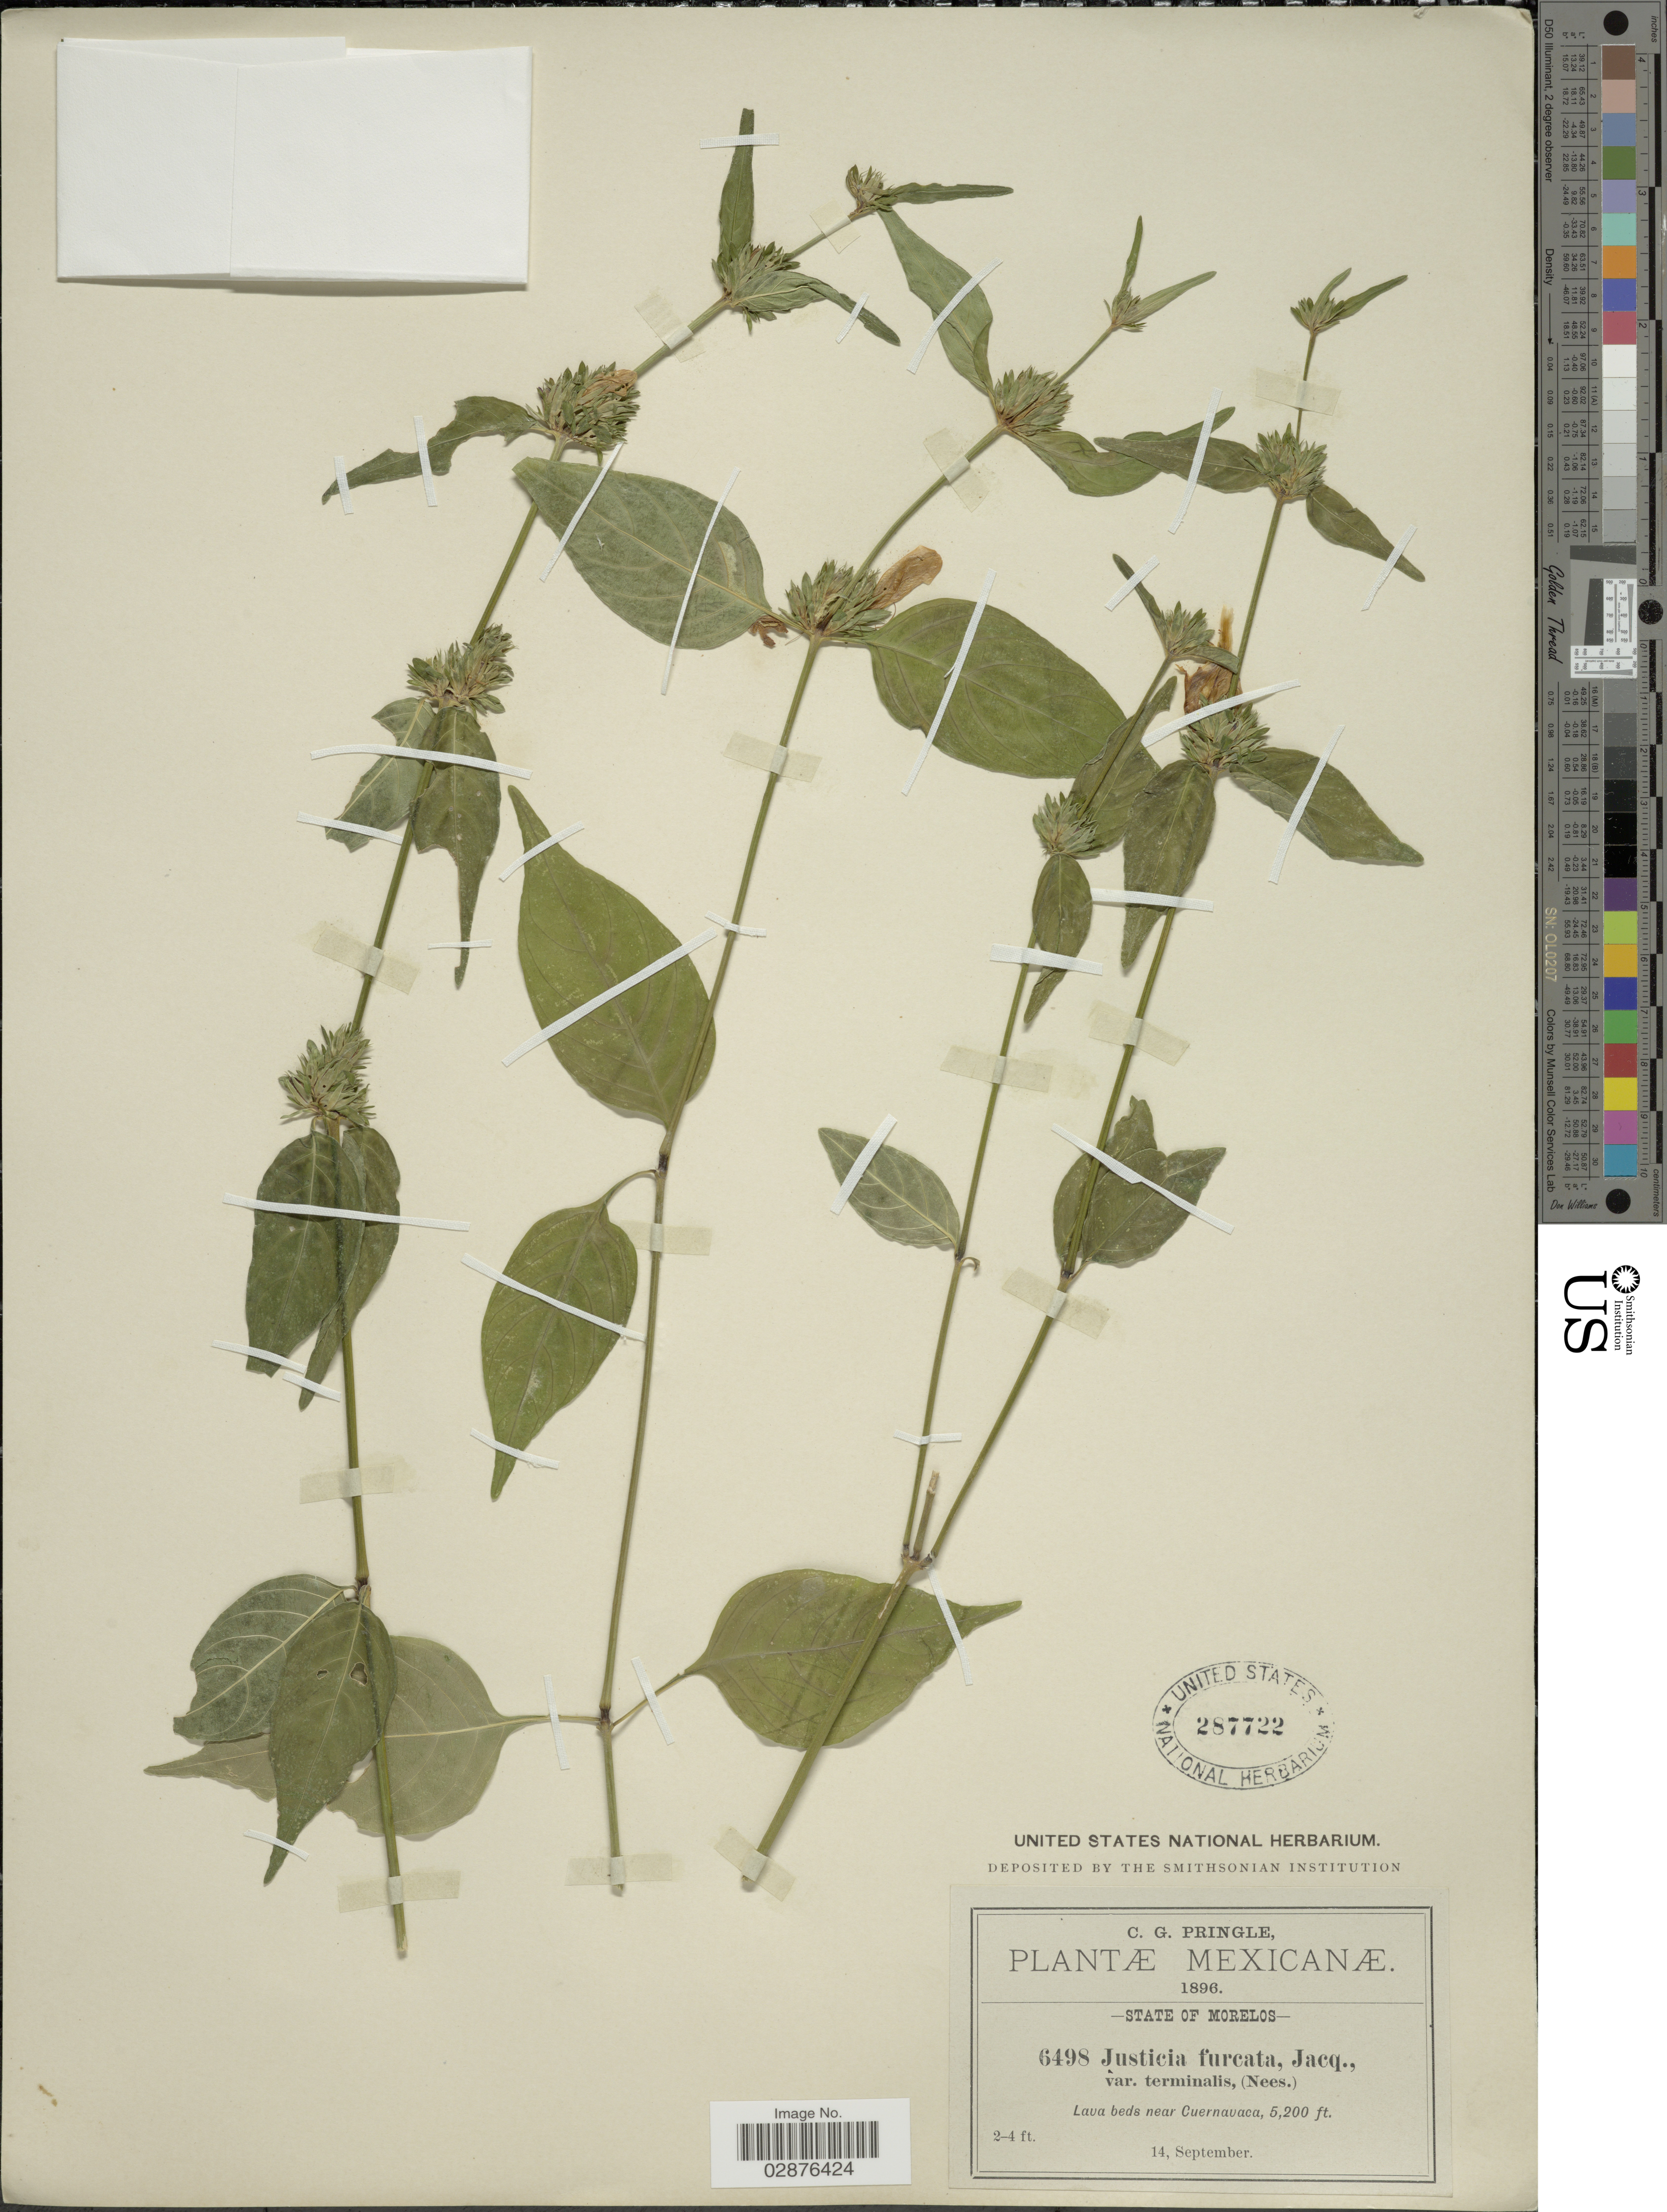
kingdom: Plantae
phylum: Tracheophyta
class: Magnoliopsida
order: Lamiales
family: Acanthaceae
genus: Justicia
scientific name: Justicia furcata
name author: Lam.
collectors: C. G. Pringle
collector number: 498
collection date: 1896-09-14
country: Mexico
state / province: Morelos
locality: Lava beds near Cuernavaca.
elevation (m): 1585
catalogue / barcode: US 287722